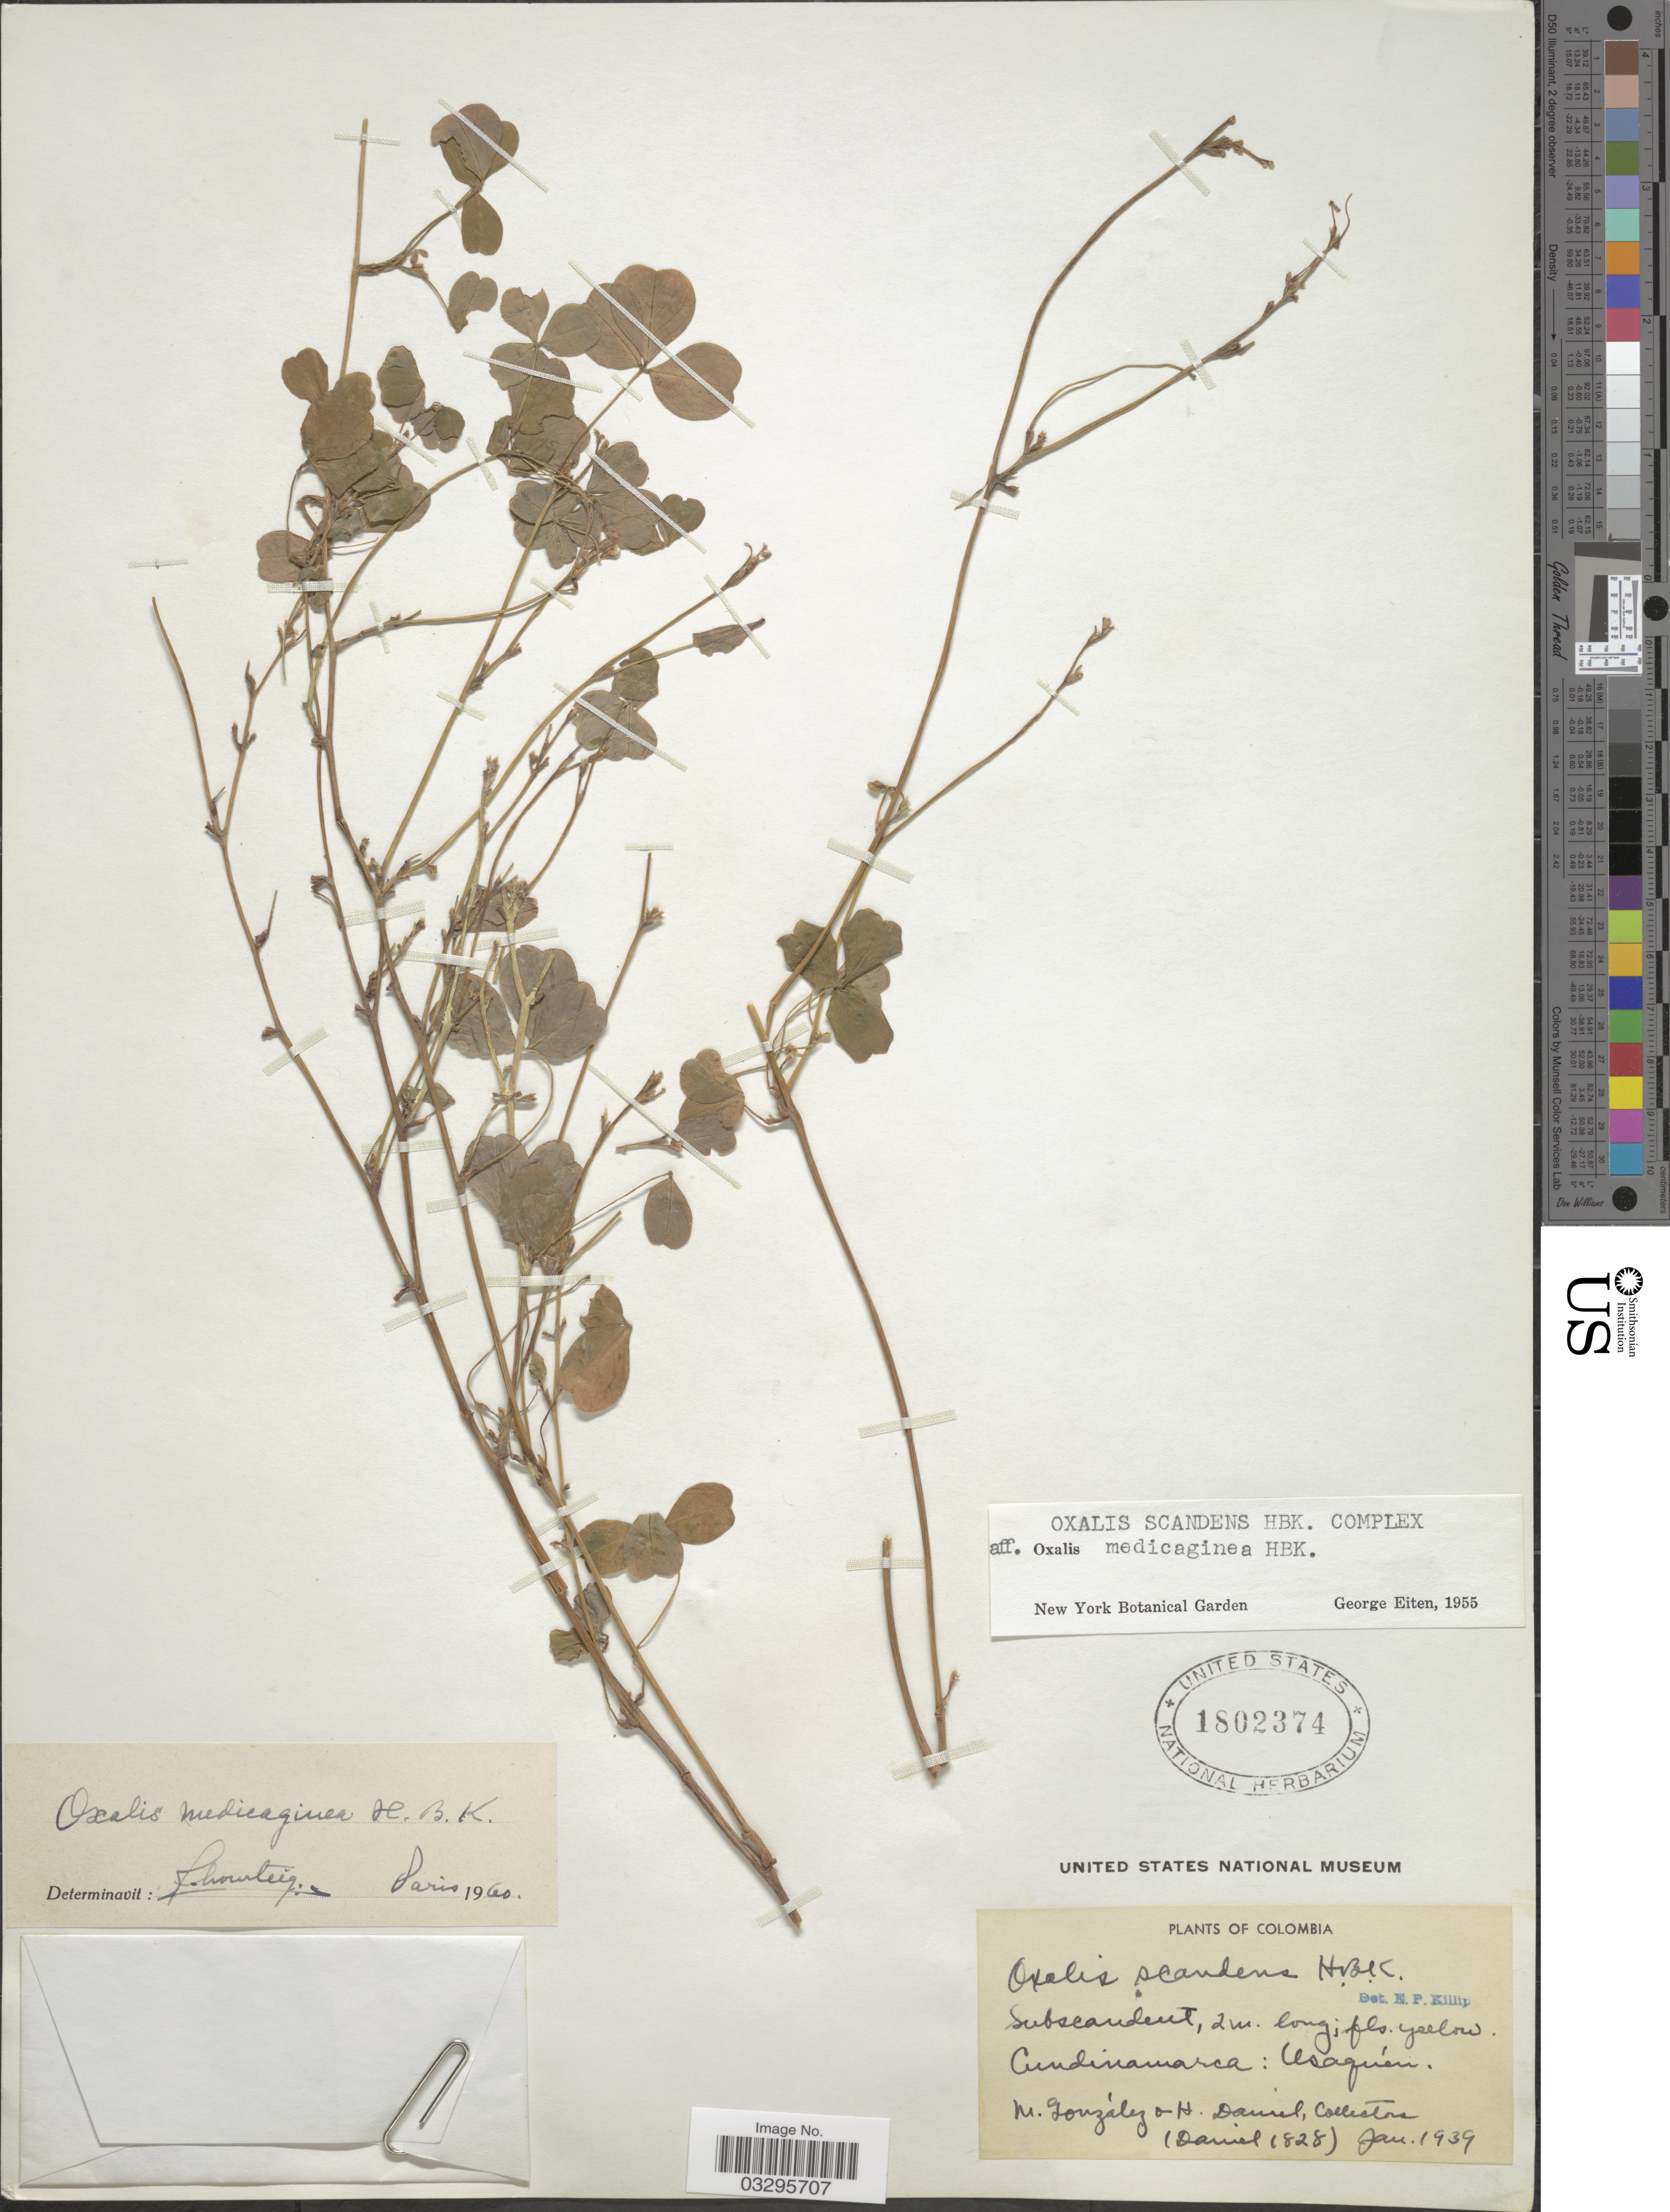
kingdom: Plantae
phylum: Tracheophyta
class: Magnoliopsida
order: Oxalidales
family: Oxalidaceae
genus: Oxalis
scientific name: Oxalis medicaginea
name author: Kunth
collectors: M. González & H. Daniel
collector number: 1828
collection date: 1939-01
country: Colombia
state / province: Cundinamarca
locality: Usaquén.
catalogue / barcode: US 1802374